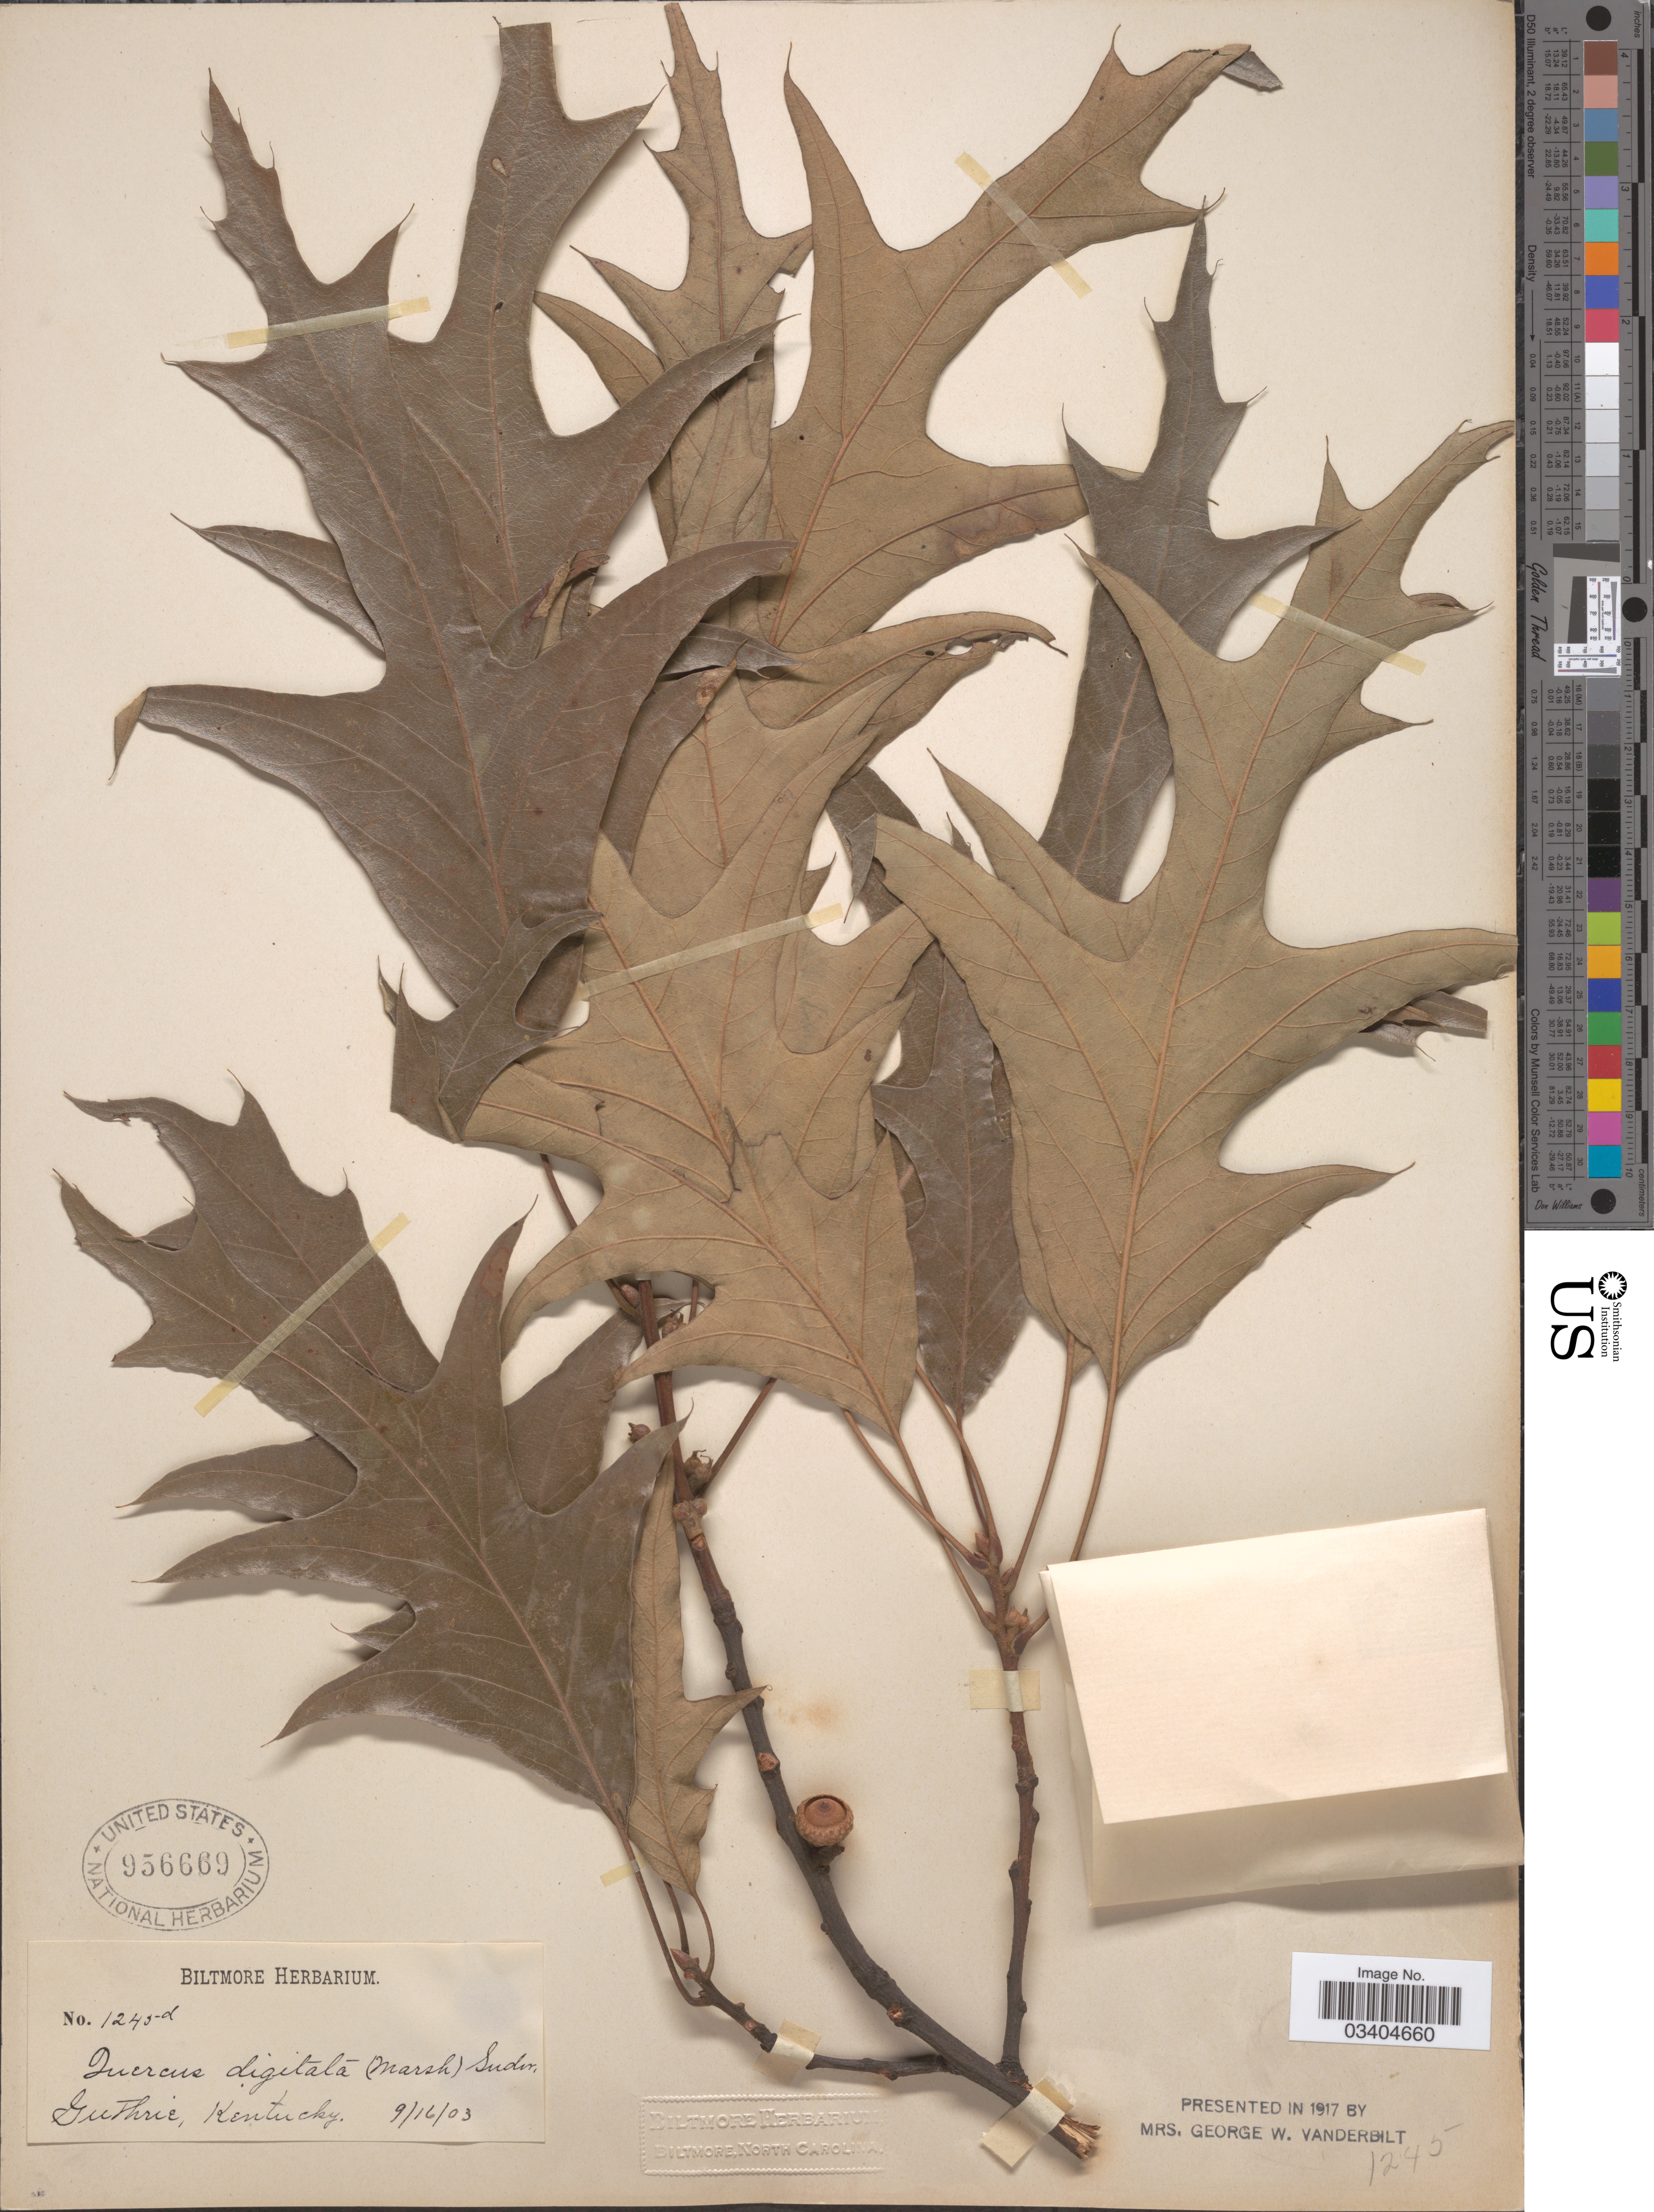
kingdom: Plantae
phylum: Tracheophyta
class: Magnoliopsida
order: Fagales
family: Fagaceae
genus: Quercus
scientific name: Quercus falcata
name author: Michx.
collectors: ex herb. Biltmore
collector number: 1245d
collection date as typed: Transcribed d/m/y: 16/9/3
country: United States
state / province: Kentucky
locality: Guthrie.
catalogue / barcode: US 956669